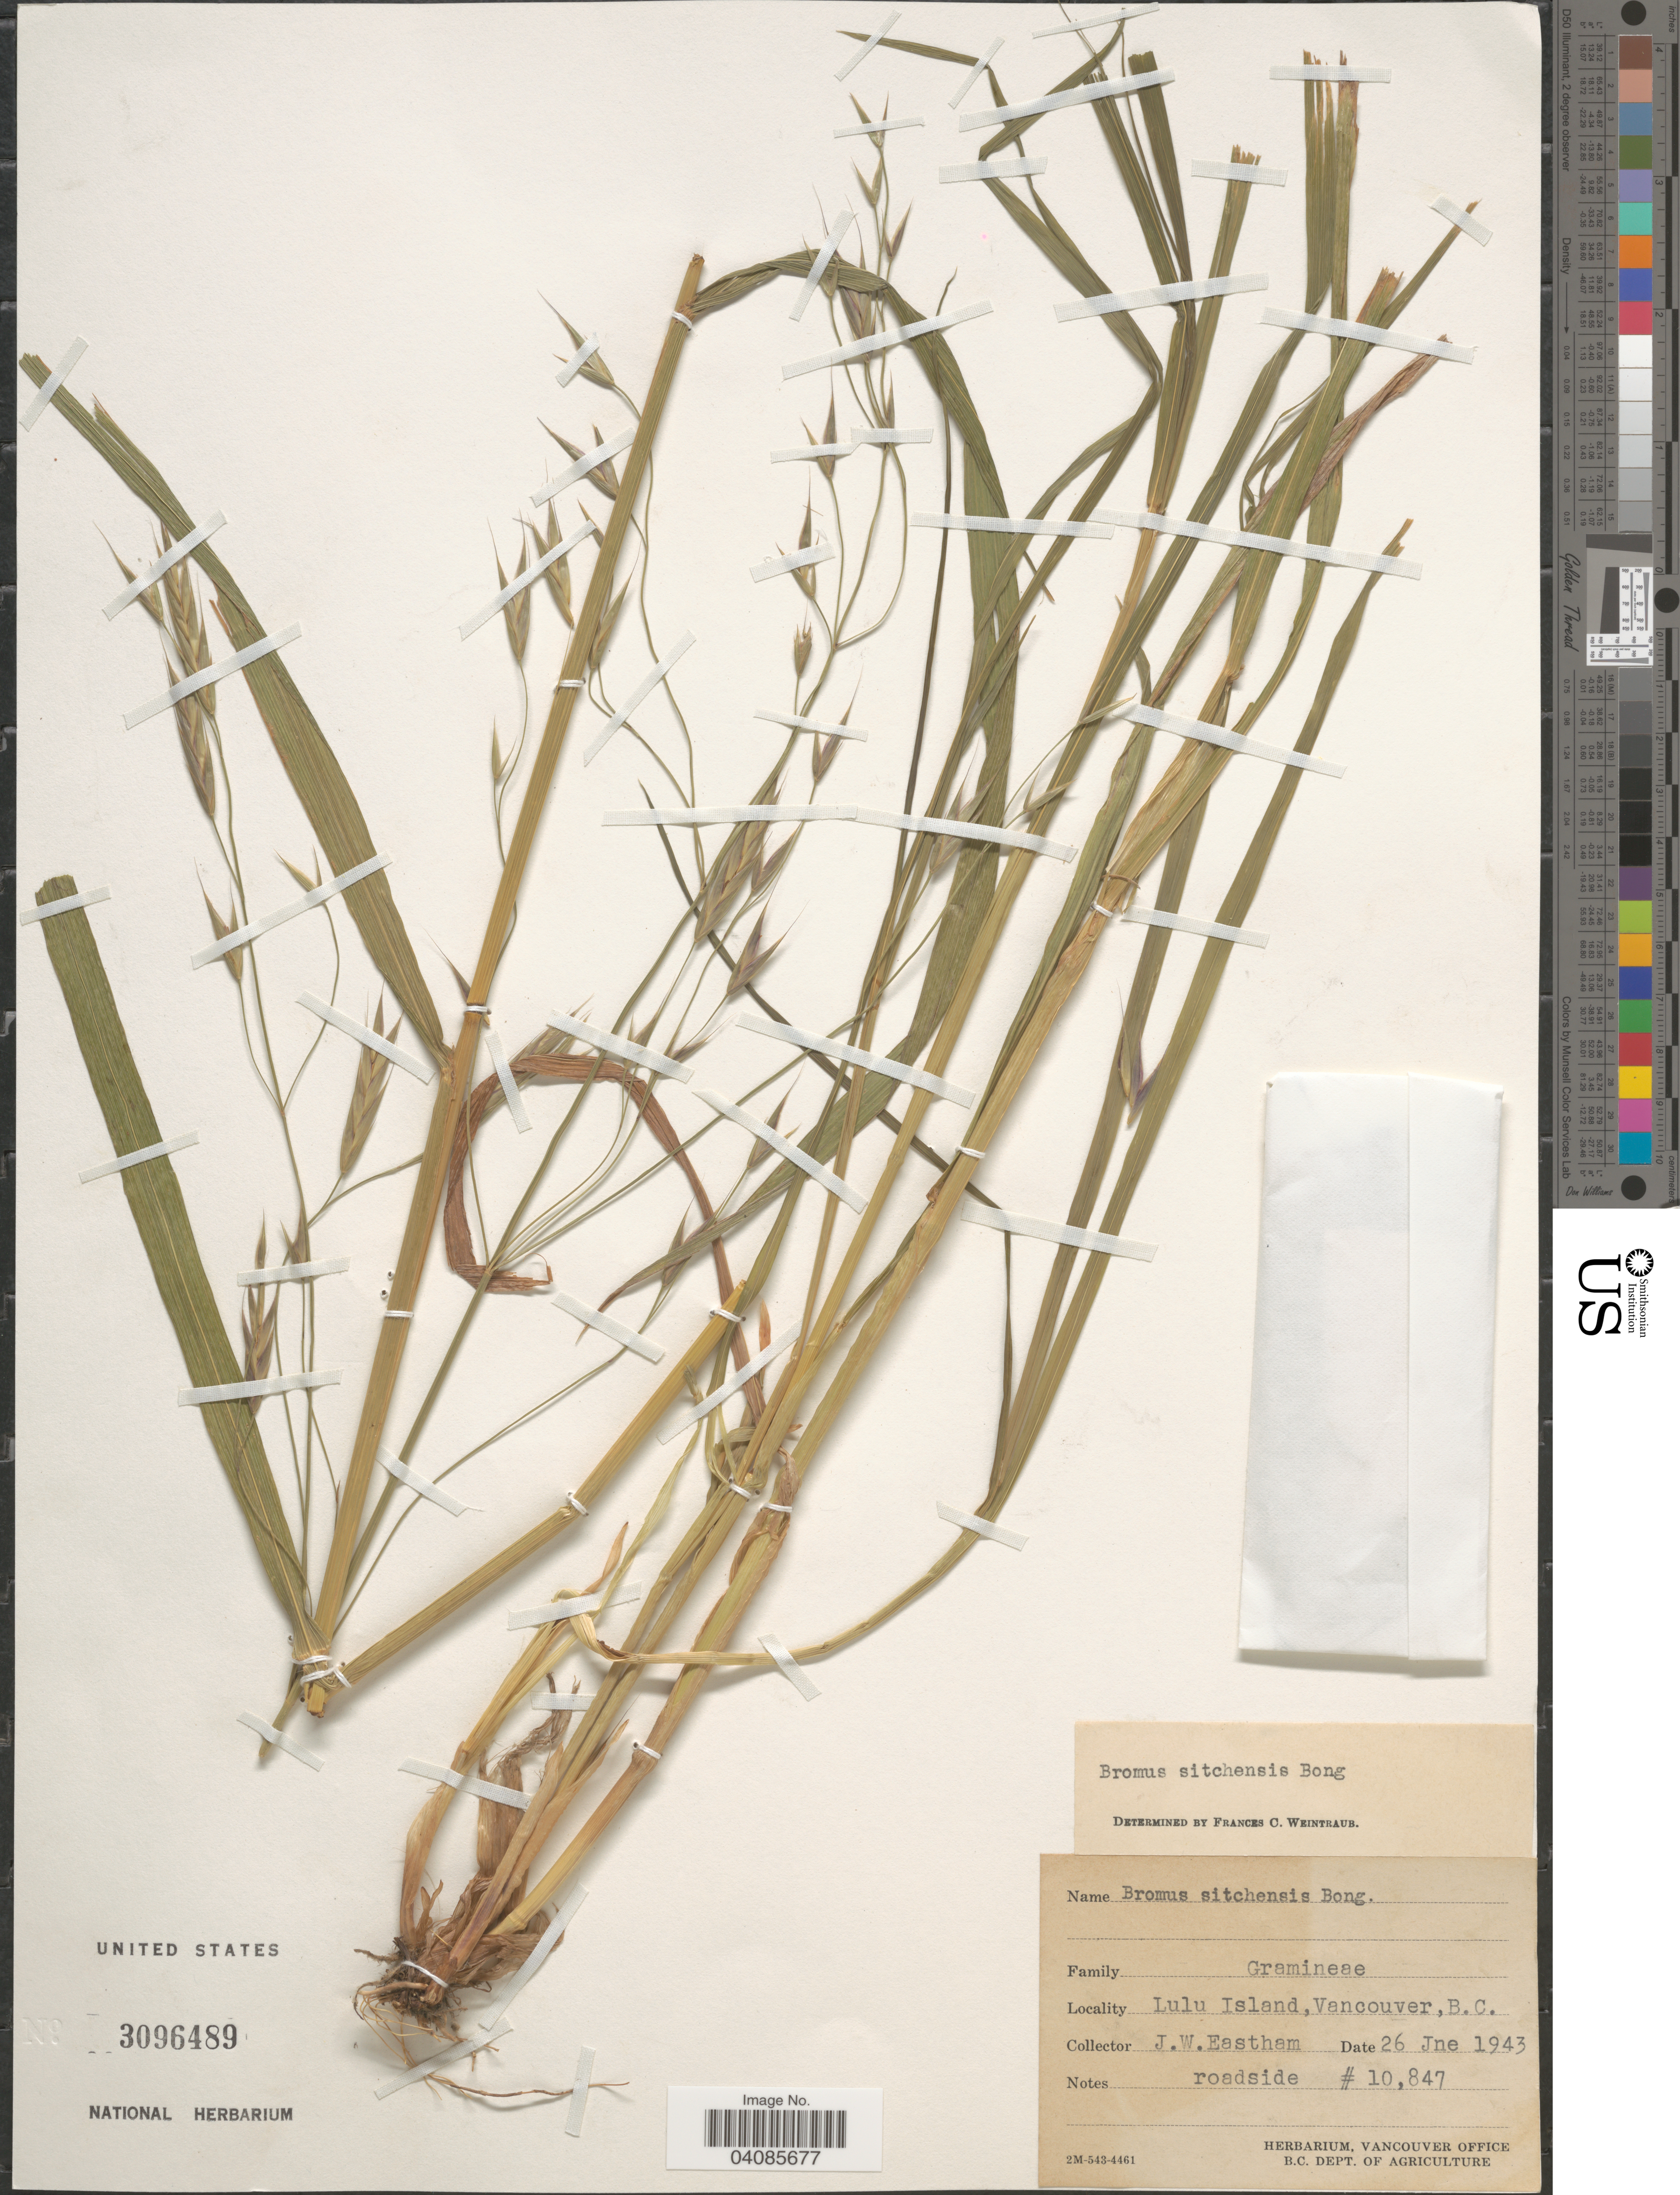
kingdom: Plantae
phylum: Tracheophyta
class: Liliopsida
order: Poales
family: Poaceae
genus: Bromus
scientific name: Bromus sitchensis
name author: Trin. in Bong.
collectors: J. Eastham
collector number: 10847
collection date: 1943-06-26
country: Canada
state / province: British Columbia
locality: Lulu Island, Vancouver. Roadside.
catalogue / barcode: US 3096489